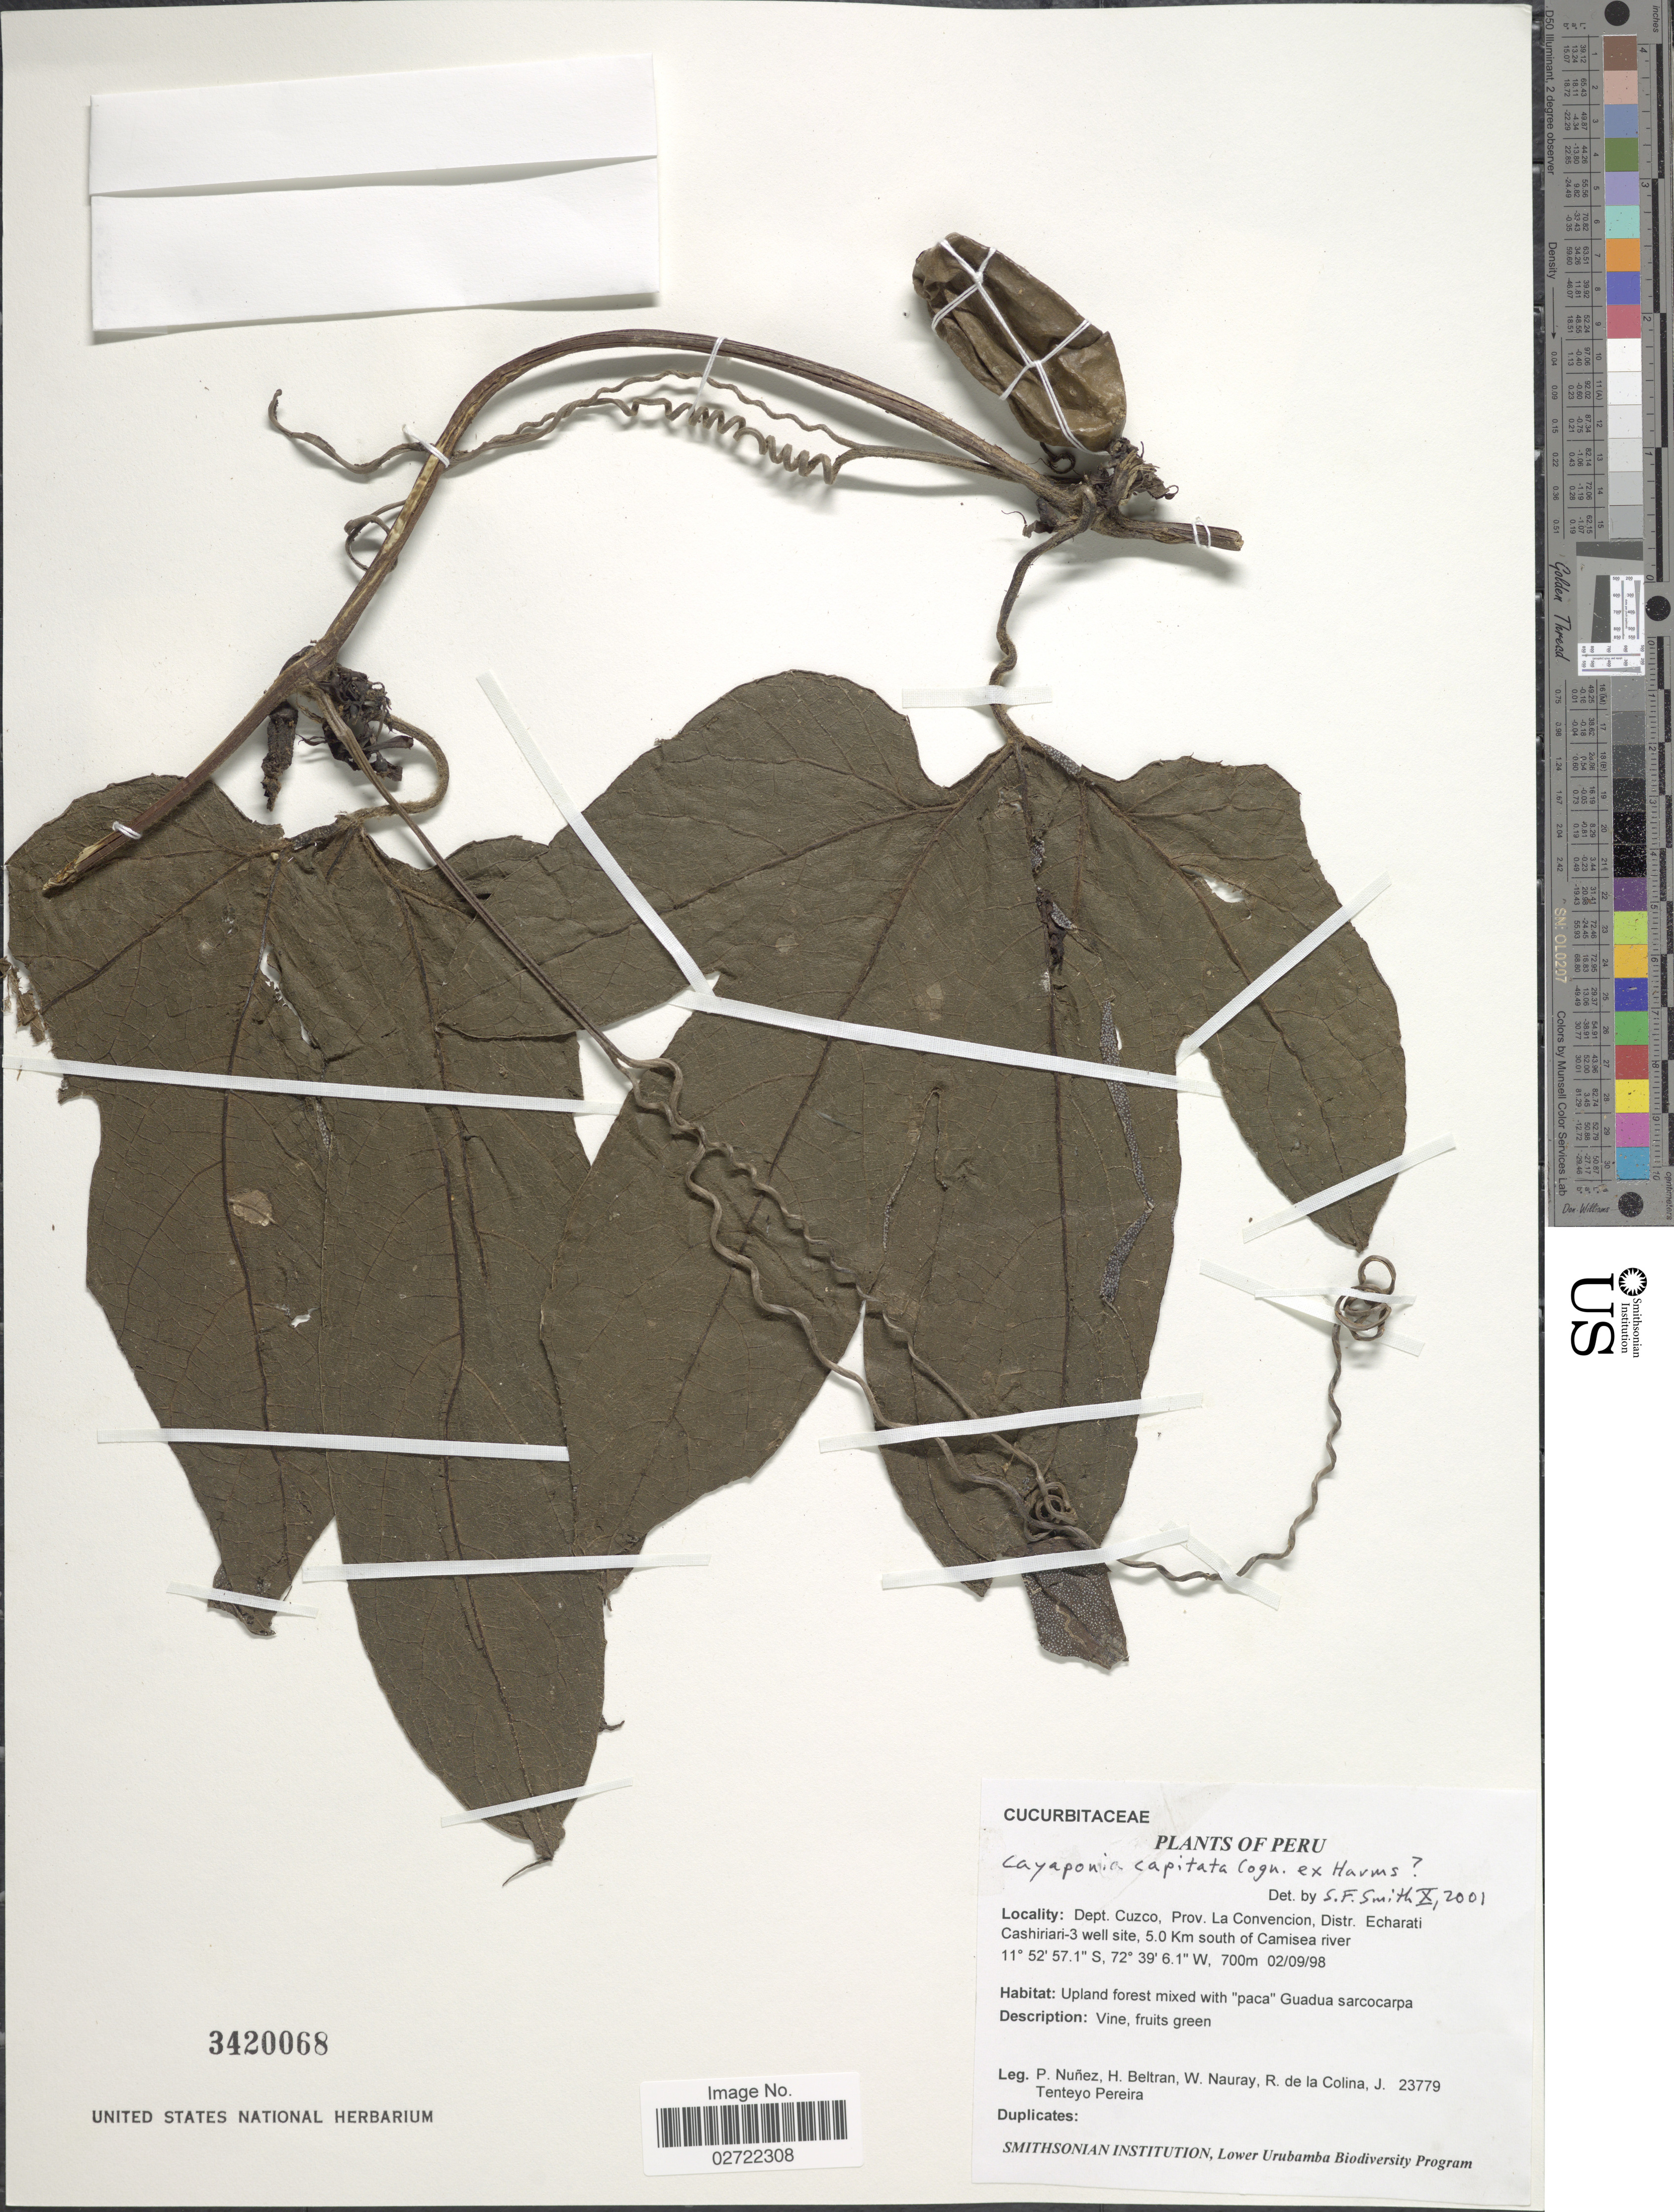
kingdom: Plantae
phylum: Tracheophyta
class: Magnoliopsida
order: Cucurbitales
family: Cucurbitaceae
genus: Cayaponia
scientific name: Cayaponia capitata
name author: Cogn. ex Harms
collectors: P. Nuñez V., H. Beltran, W. Nauray, R. Colina & J. T. Pereira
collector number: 23779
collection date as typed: Transcribed d/m/y: 2/9/98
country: Peru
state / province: Cusco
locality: Dept. Cuzco, Prov. La Convencion, Distr. Echarati Cashiriari- 3 well site, 5.0 Km south of Camisea river.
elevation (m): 700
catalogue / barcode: US 3420068